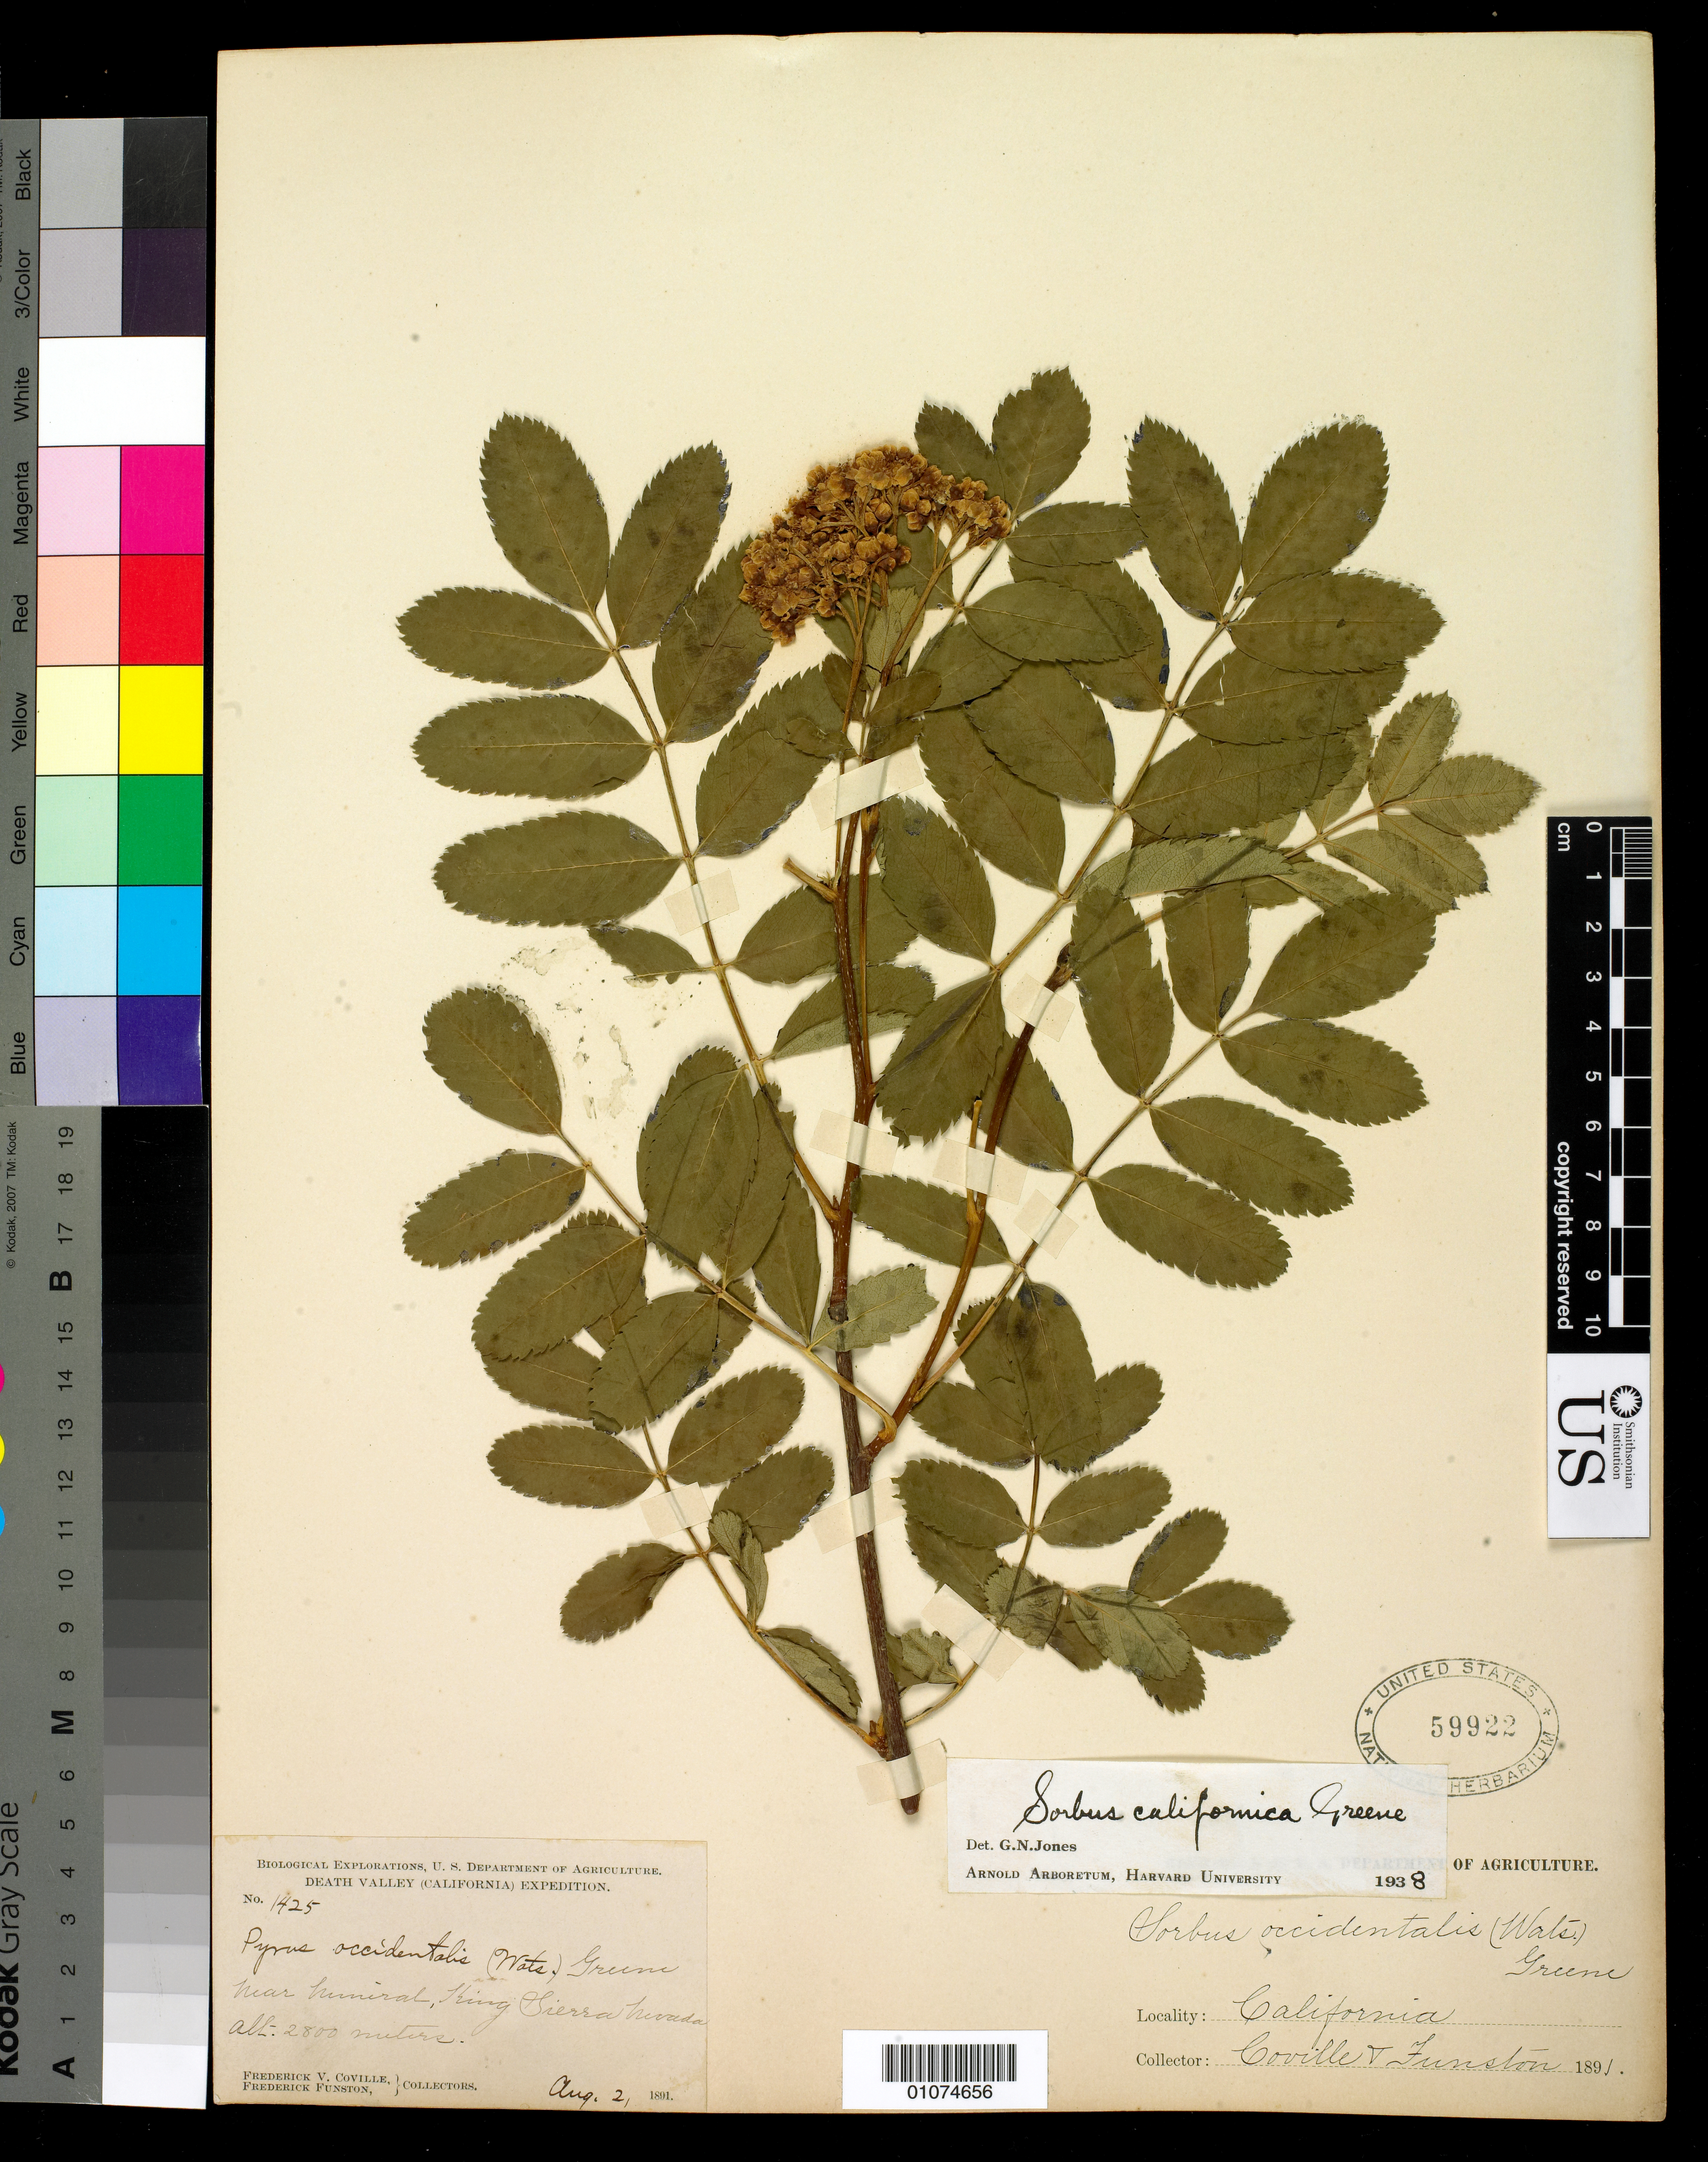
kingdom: Plantae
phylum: Tracheophyta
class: Magnoliopsida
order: Rosales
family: Rosaceae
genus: Sorbus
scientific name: Sorbus californica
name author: Greene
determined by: Jones, G. N.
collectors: F. V. Coville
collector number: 1425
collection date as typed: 02 Aug 1891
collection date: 1891-08-02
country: United States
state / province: California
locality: Near Minearl King, Sierra Nevada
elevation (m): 762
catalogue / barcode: US 59922